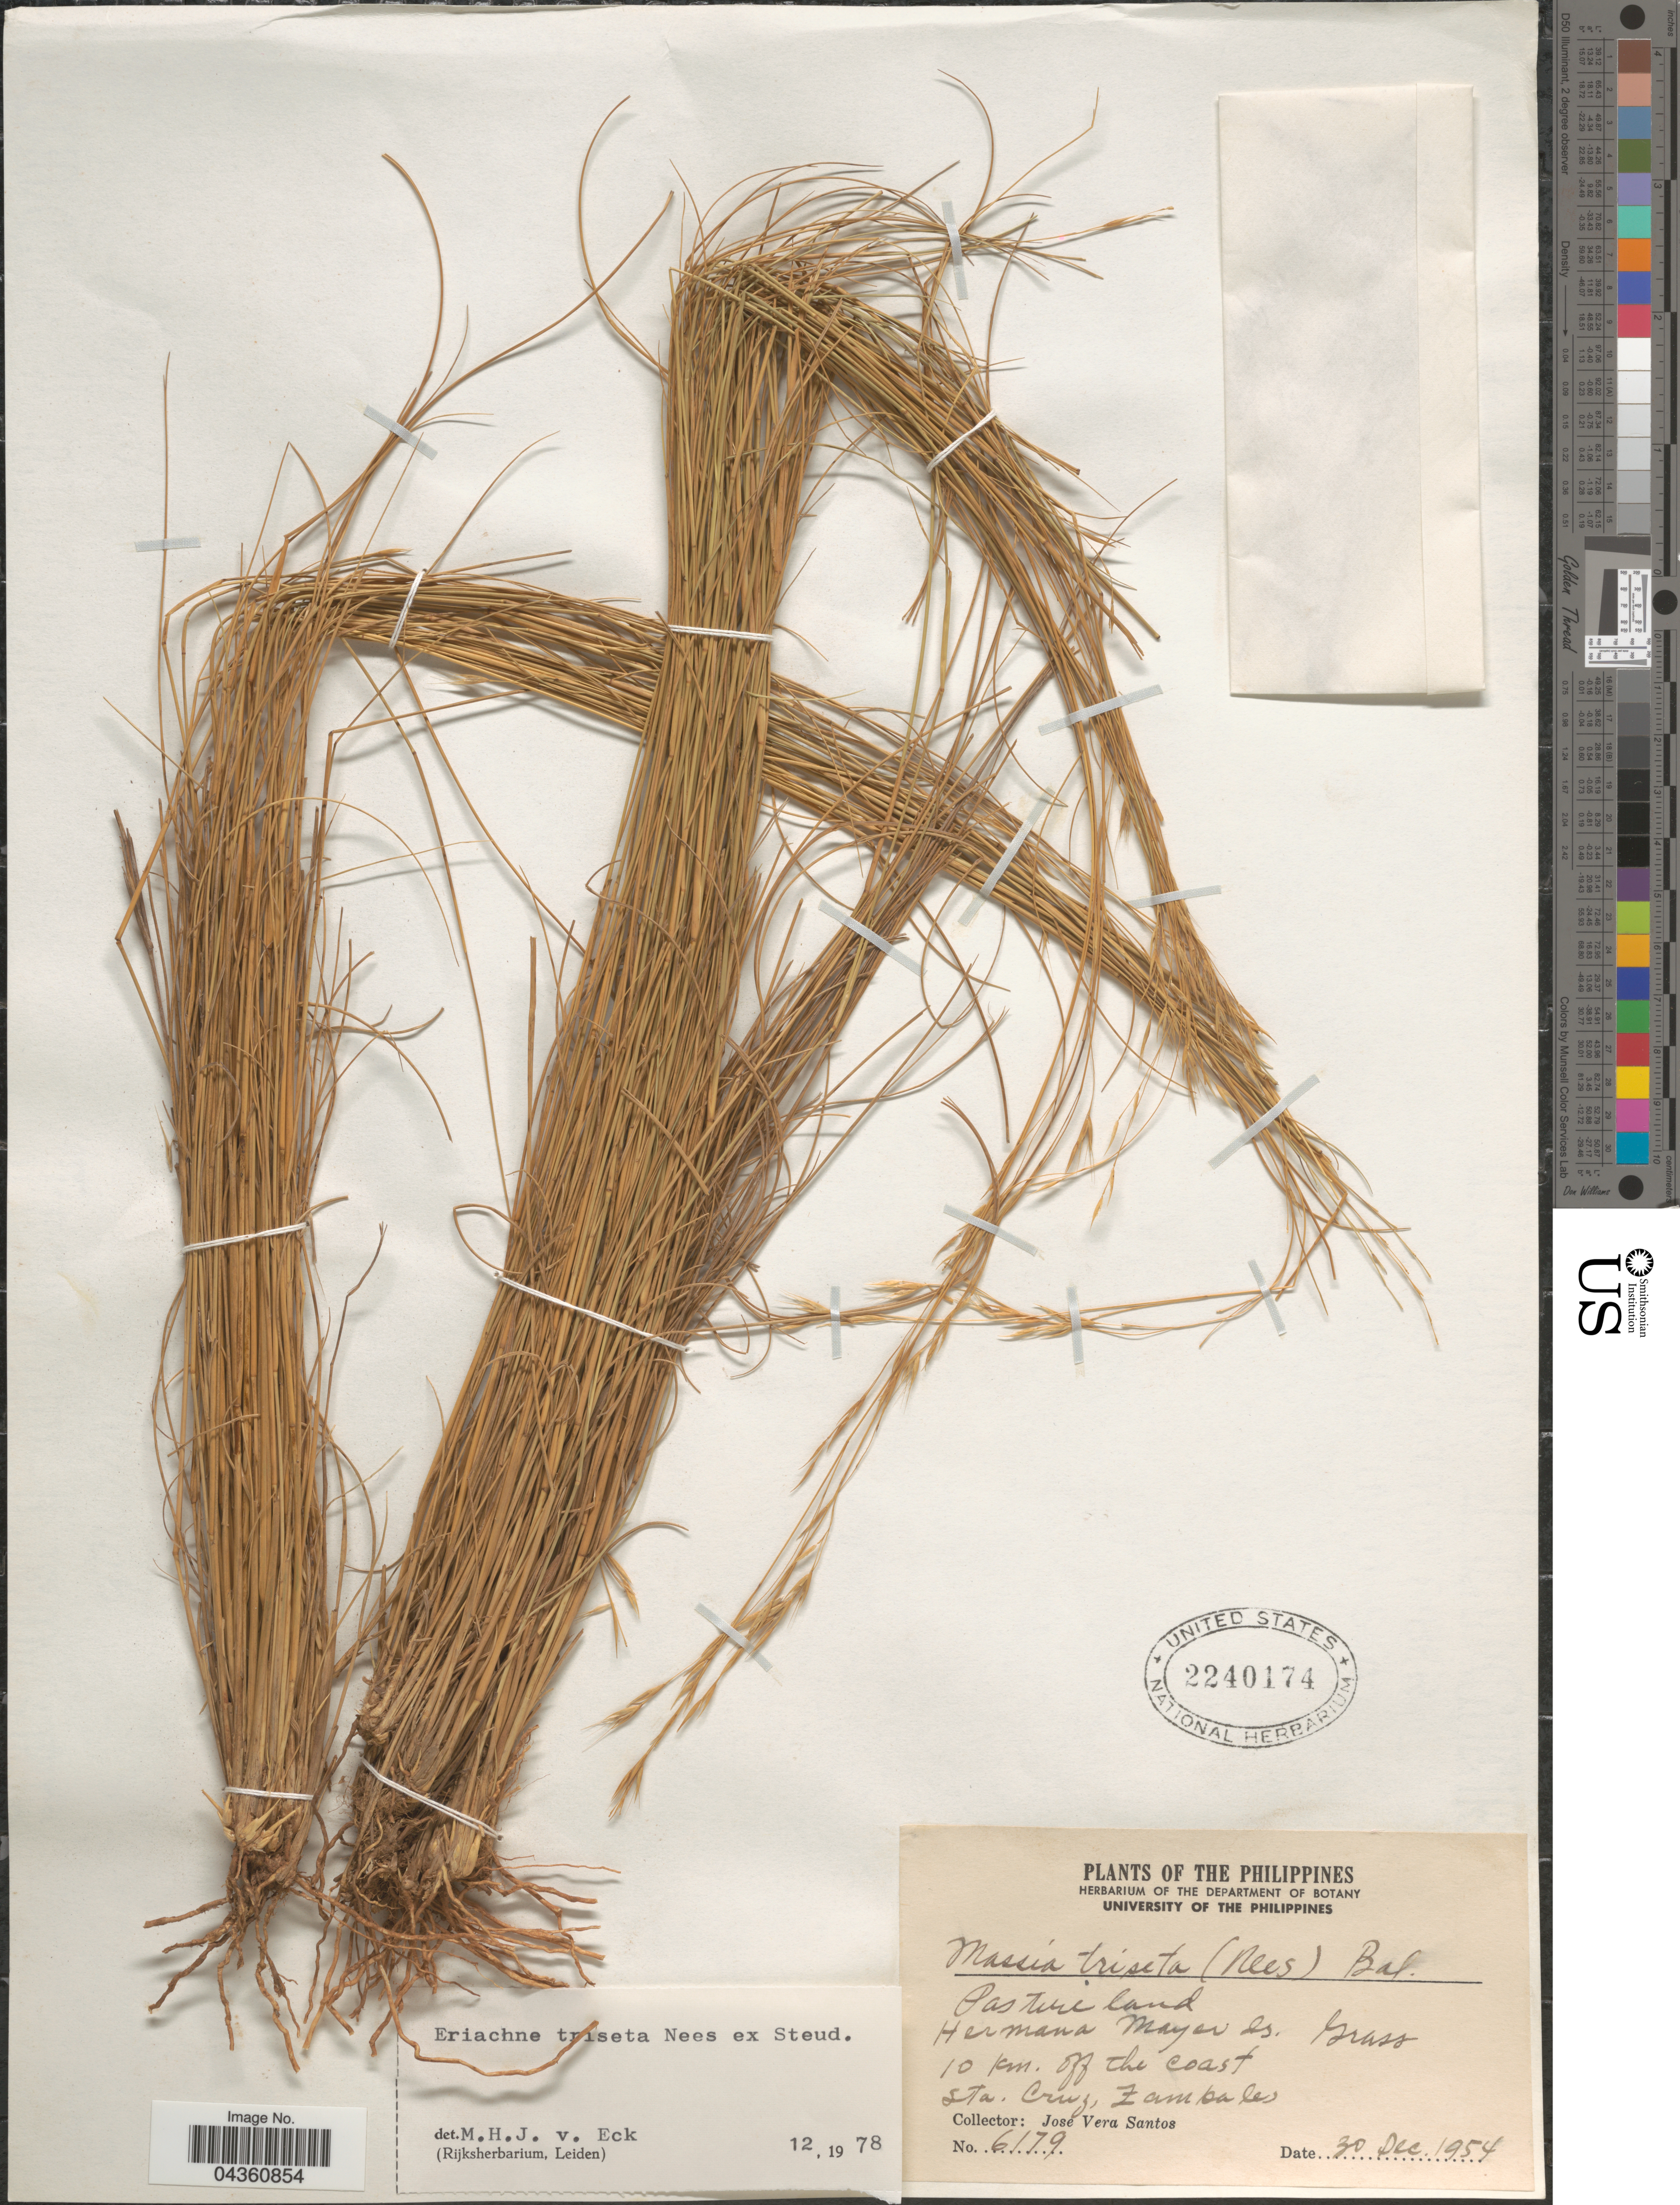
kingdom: Plantae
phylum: Tracheophyta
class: Liliopsida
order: Poales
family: Poaceae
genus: Eriachne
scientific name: Eriachne triseta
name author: Nees ex Steud.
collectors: J. Santos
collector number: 6179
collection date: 1954-12-30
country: Philippines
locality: Hermana Mayer Is. 10 km. off the coast. Sta. Cruz, Zambales.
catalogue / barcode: US 2240174